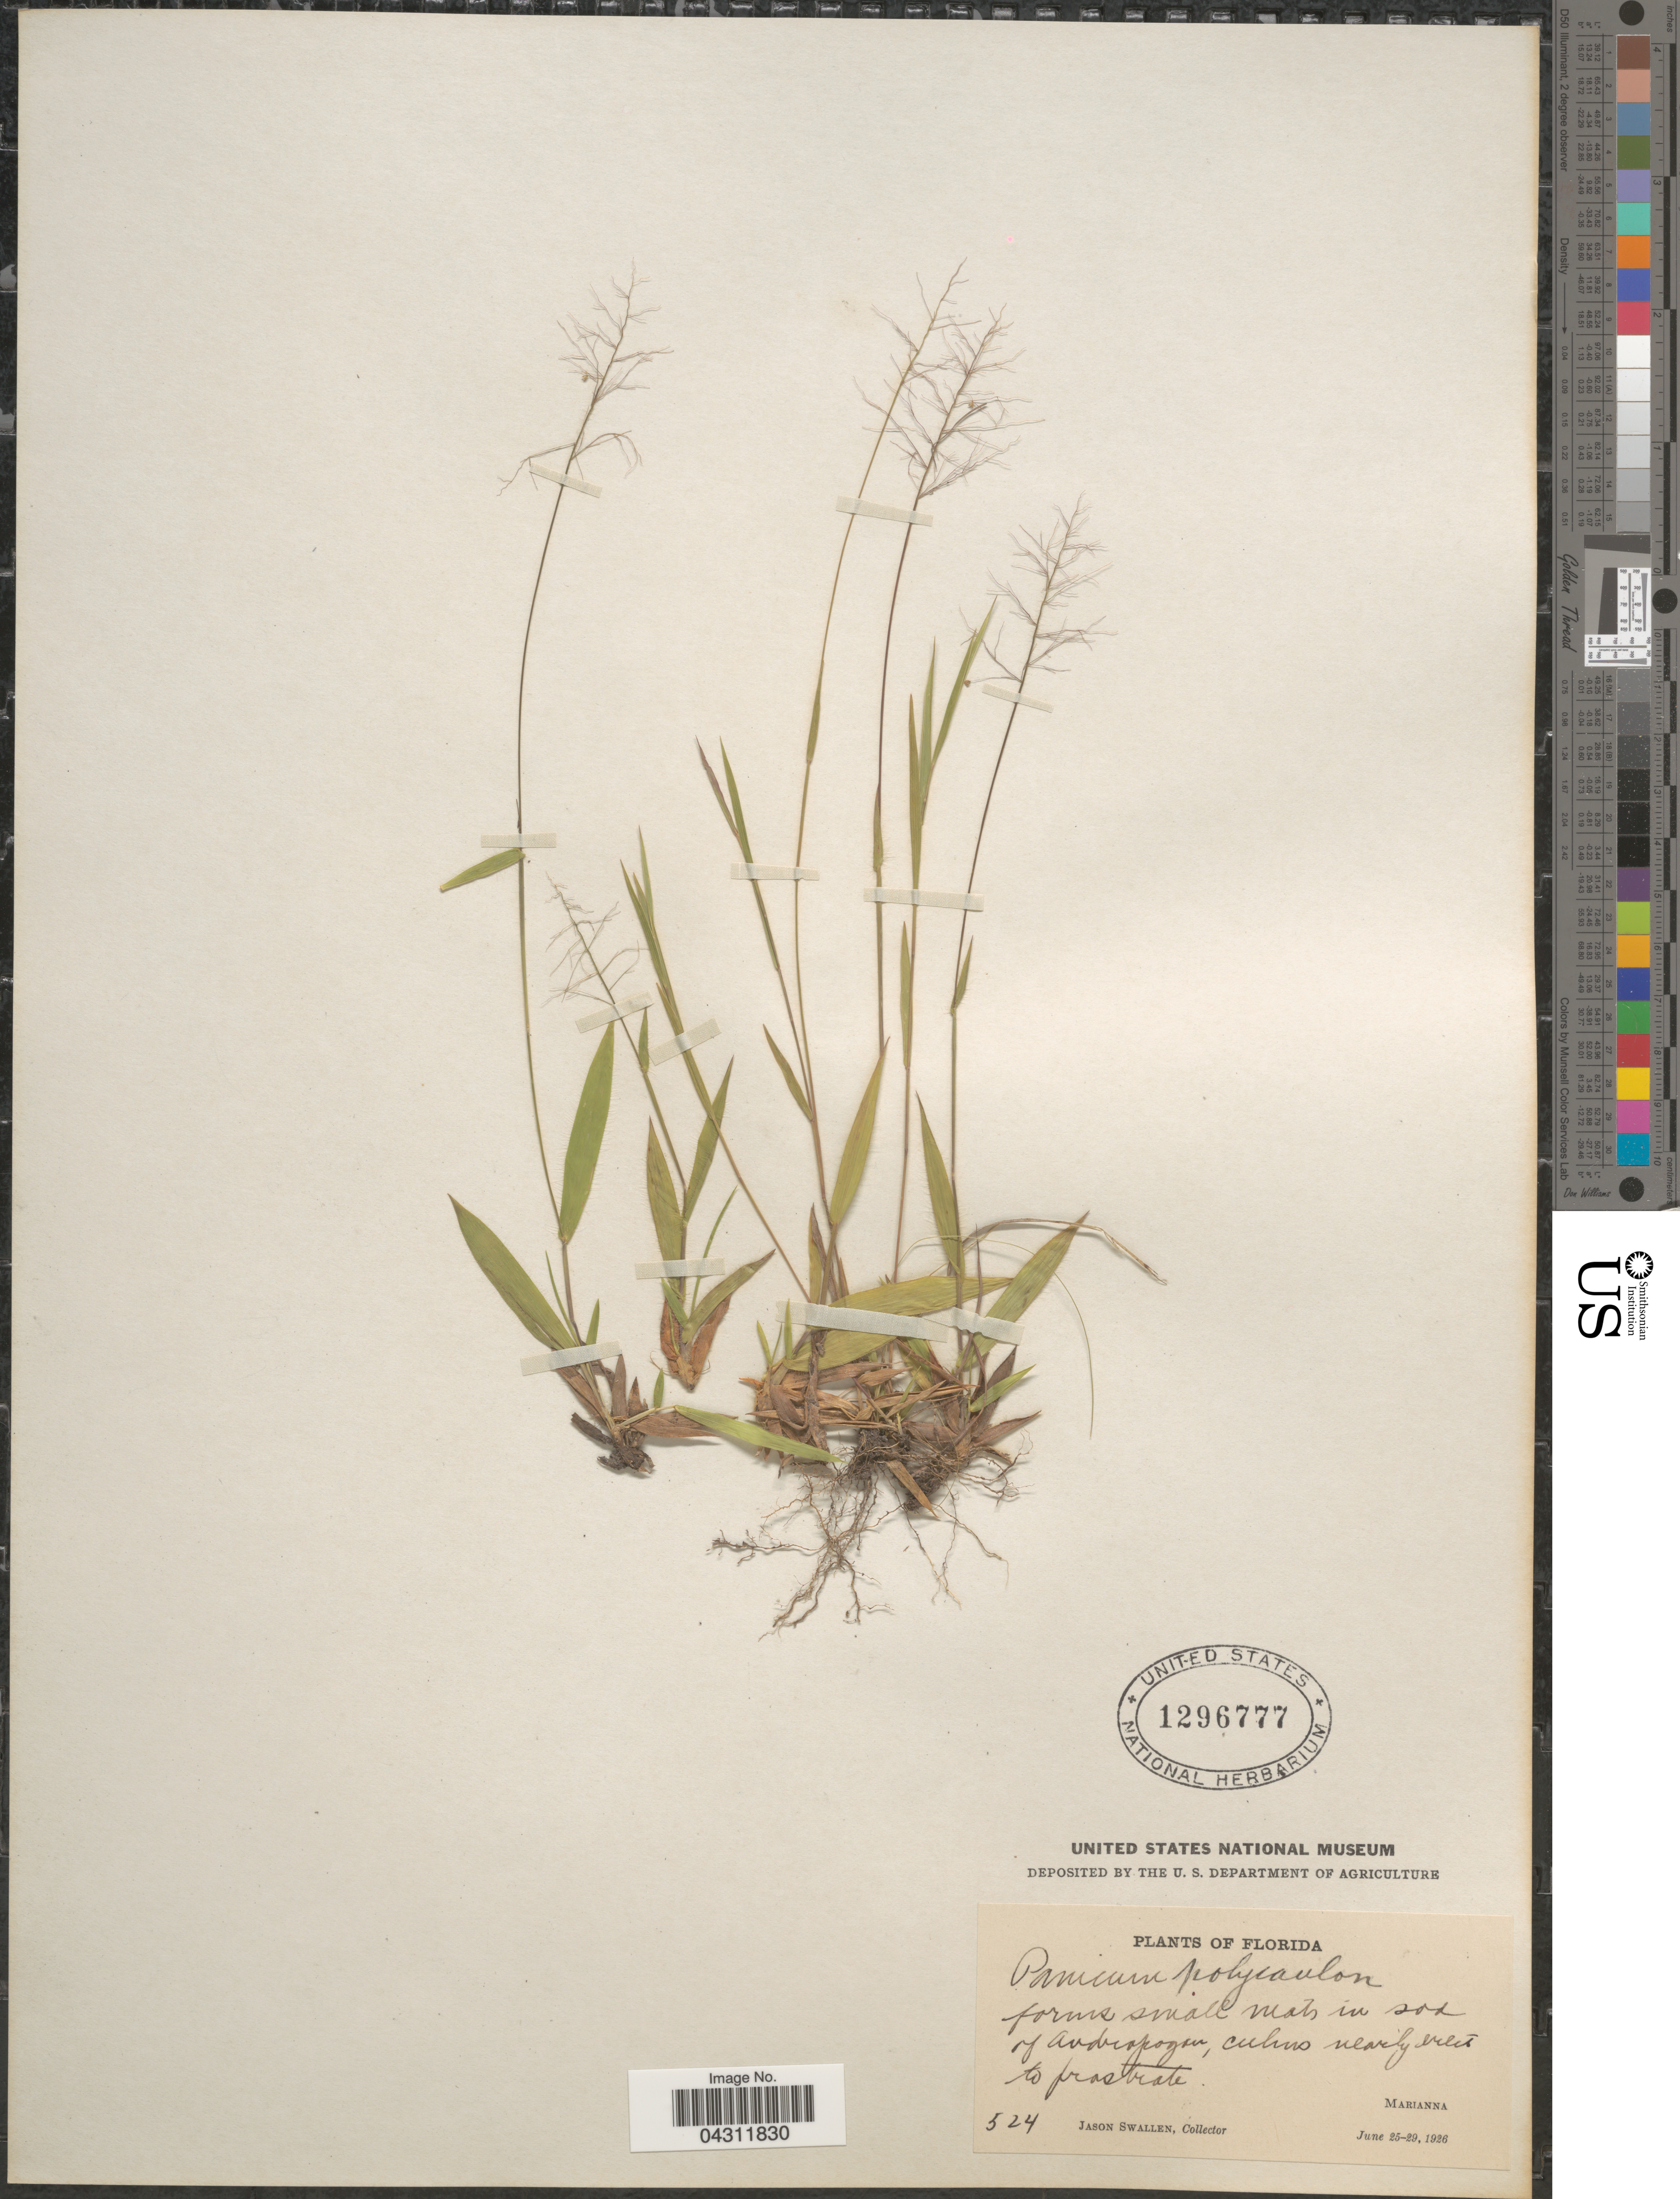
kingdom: Plantae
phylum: Tracheophyta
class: Liliopsida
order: Poales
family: Poaceae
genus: Dichanthelium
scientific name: Dichanthelium strigosum var. glabrescens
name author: (Griseb.) Freckmann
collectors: J. R. Swallen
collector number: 524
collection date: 1926-06-25/1926-06-29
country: United States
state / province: Florida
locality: Marianna.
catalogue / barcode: US 1296777